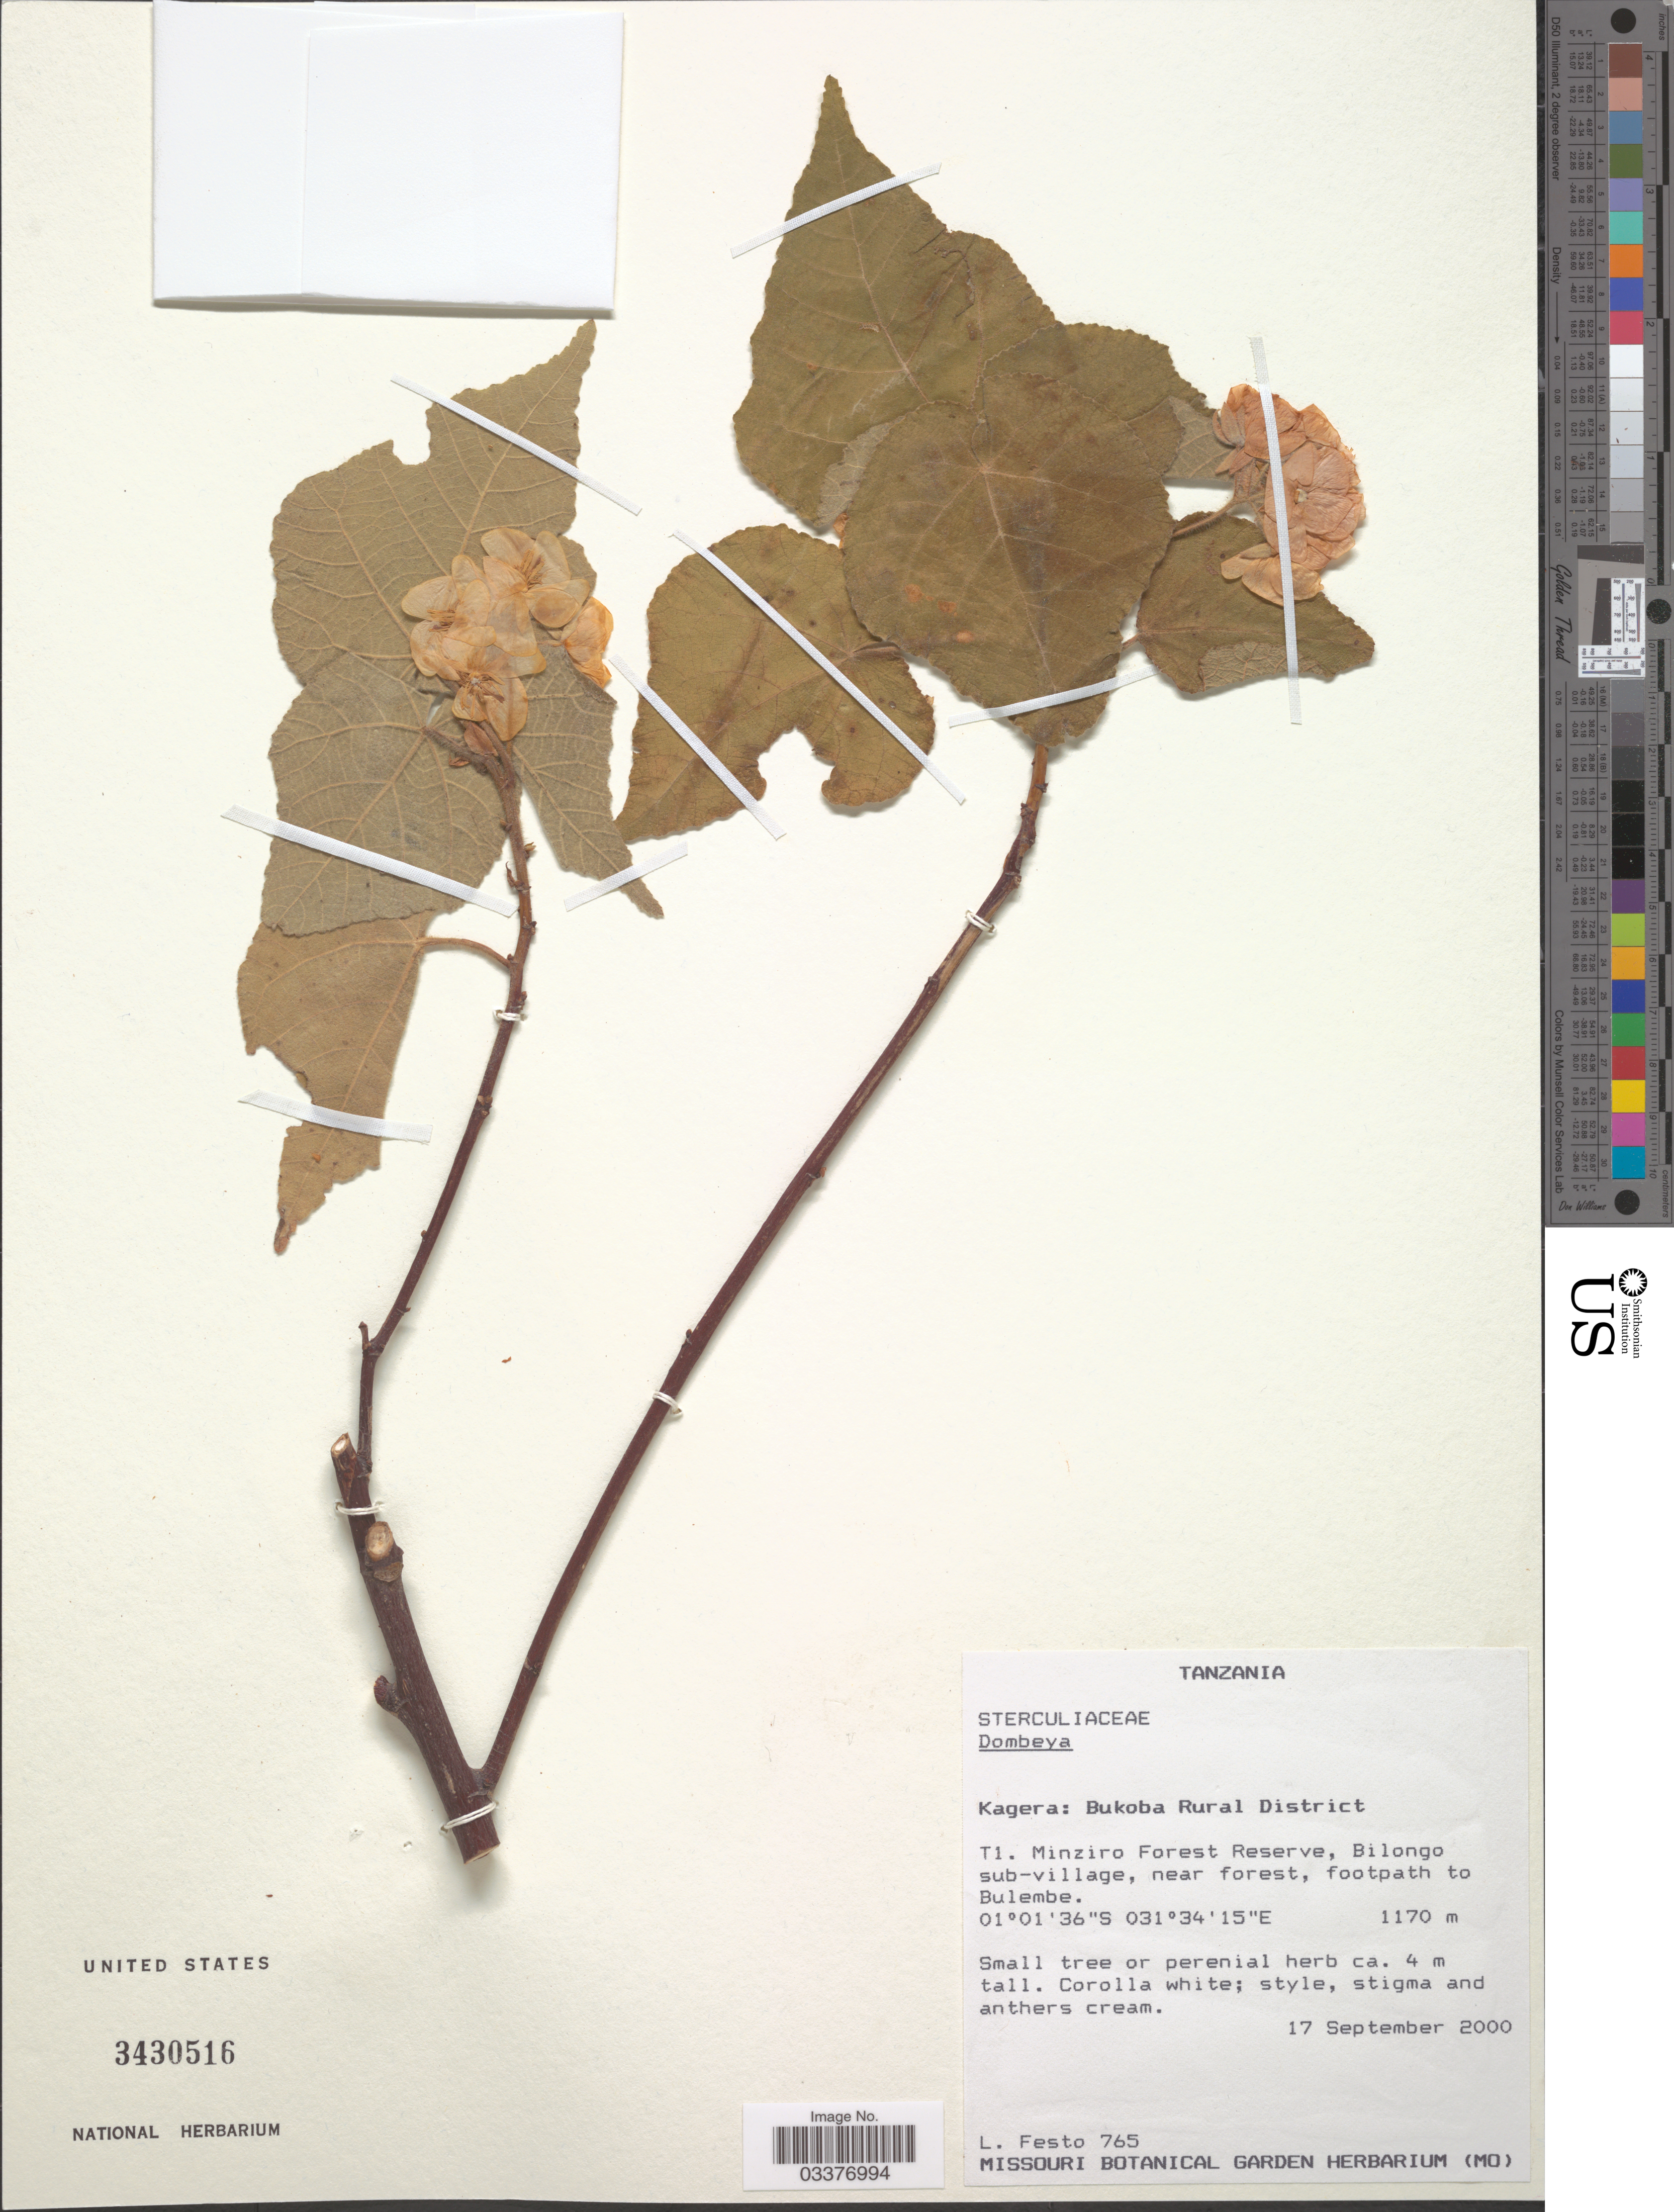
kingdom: Plantae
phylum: Tracheophyta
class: Magnoliopsida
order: Malvales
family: Malvaceae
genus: Dombeya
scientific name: Dombeya sp.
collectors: L. Festo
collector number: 765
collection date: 2000-09-17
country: Tanzania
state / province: Kagera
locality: Bukoba Rural District, T1. Minziro Forest Reserve, Bilongo sub-village, near forest, footpath to Bulembe.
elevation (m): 1170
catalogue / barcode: US 3430516